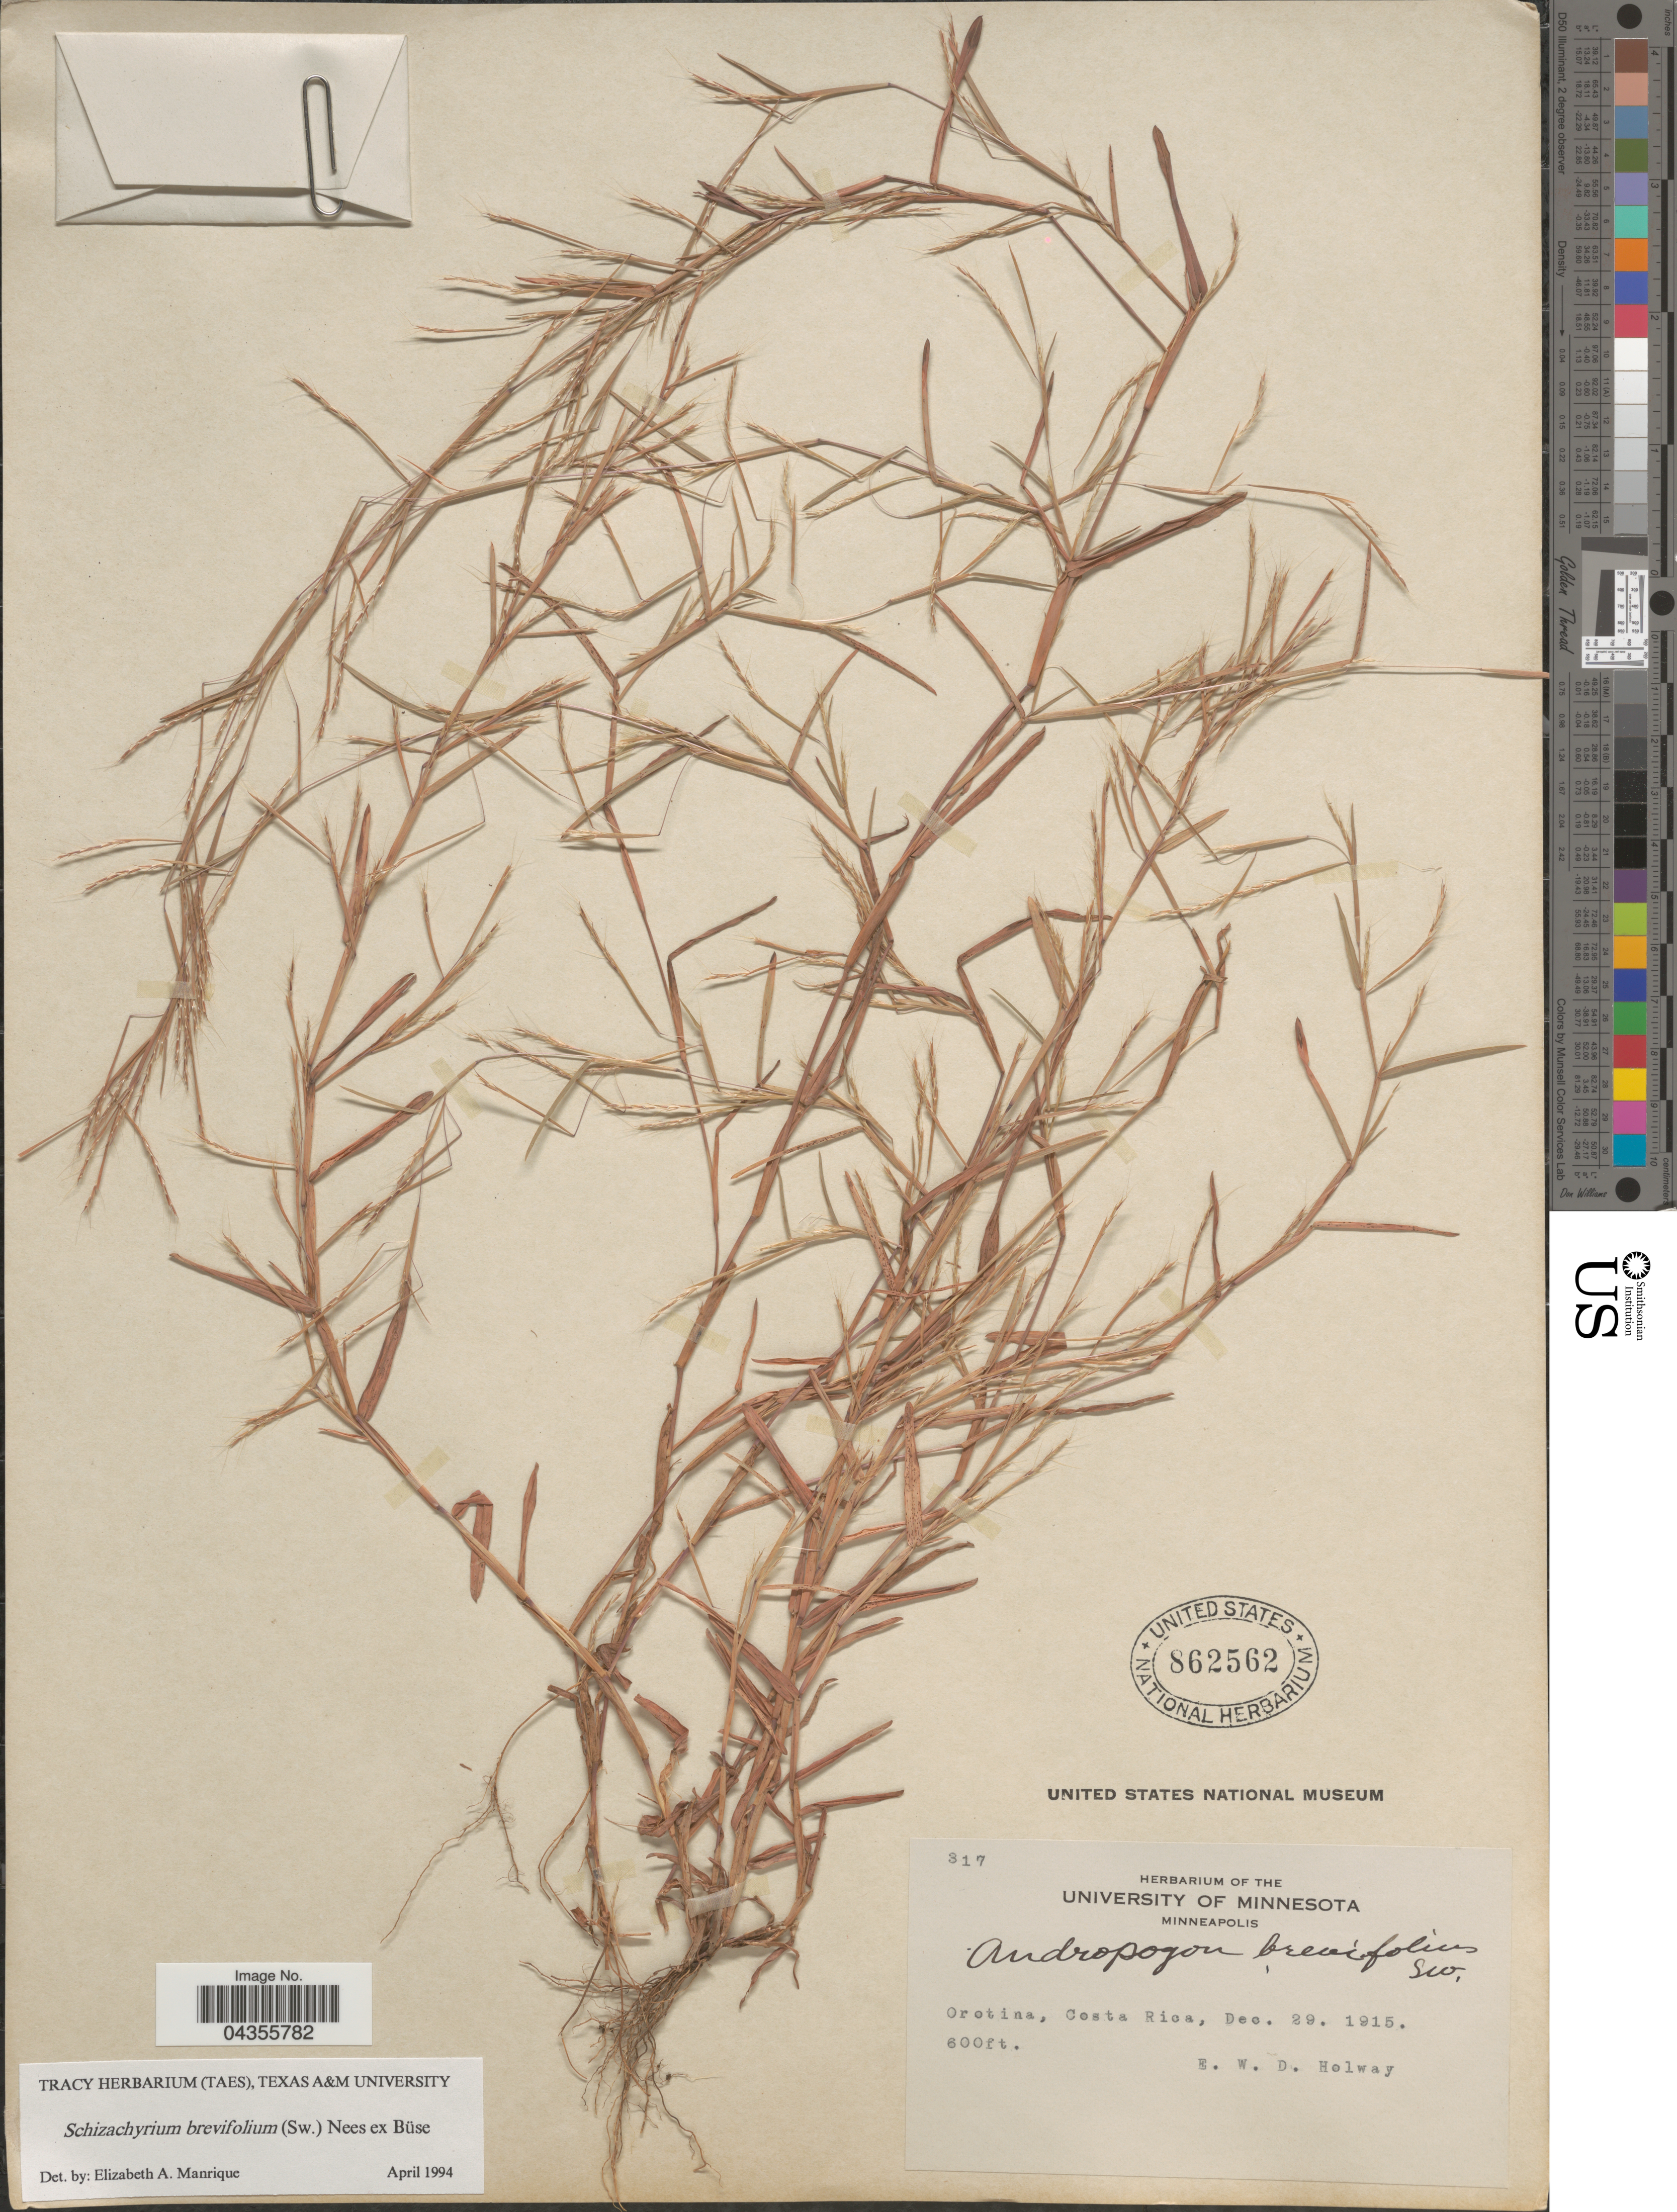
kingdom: Plantae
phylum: Tracheophyta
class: Liliopsida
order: Poales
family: Poaceae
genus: Schizachyrium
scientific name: Schizachyrium brevifolium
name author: (Sw.) Nees ex Büse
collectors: E. W. D. Holway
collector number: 317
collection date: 1915-12-29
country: Costa Rica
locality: Orotina.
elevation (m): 183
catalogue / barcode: US 862562